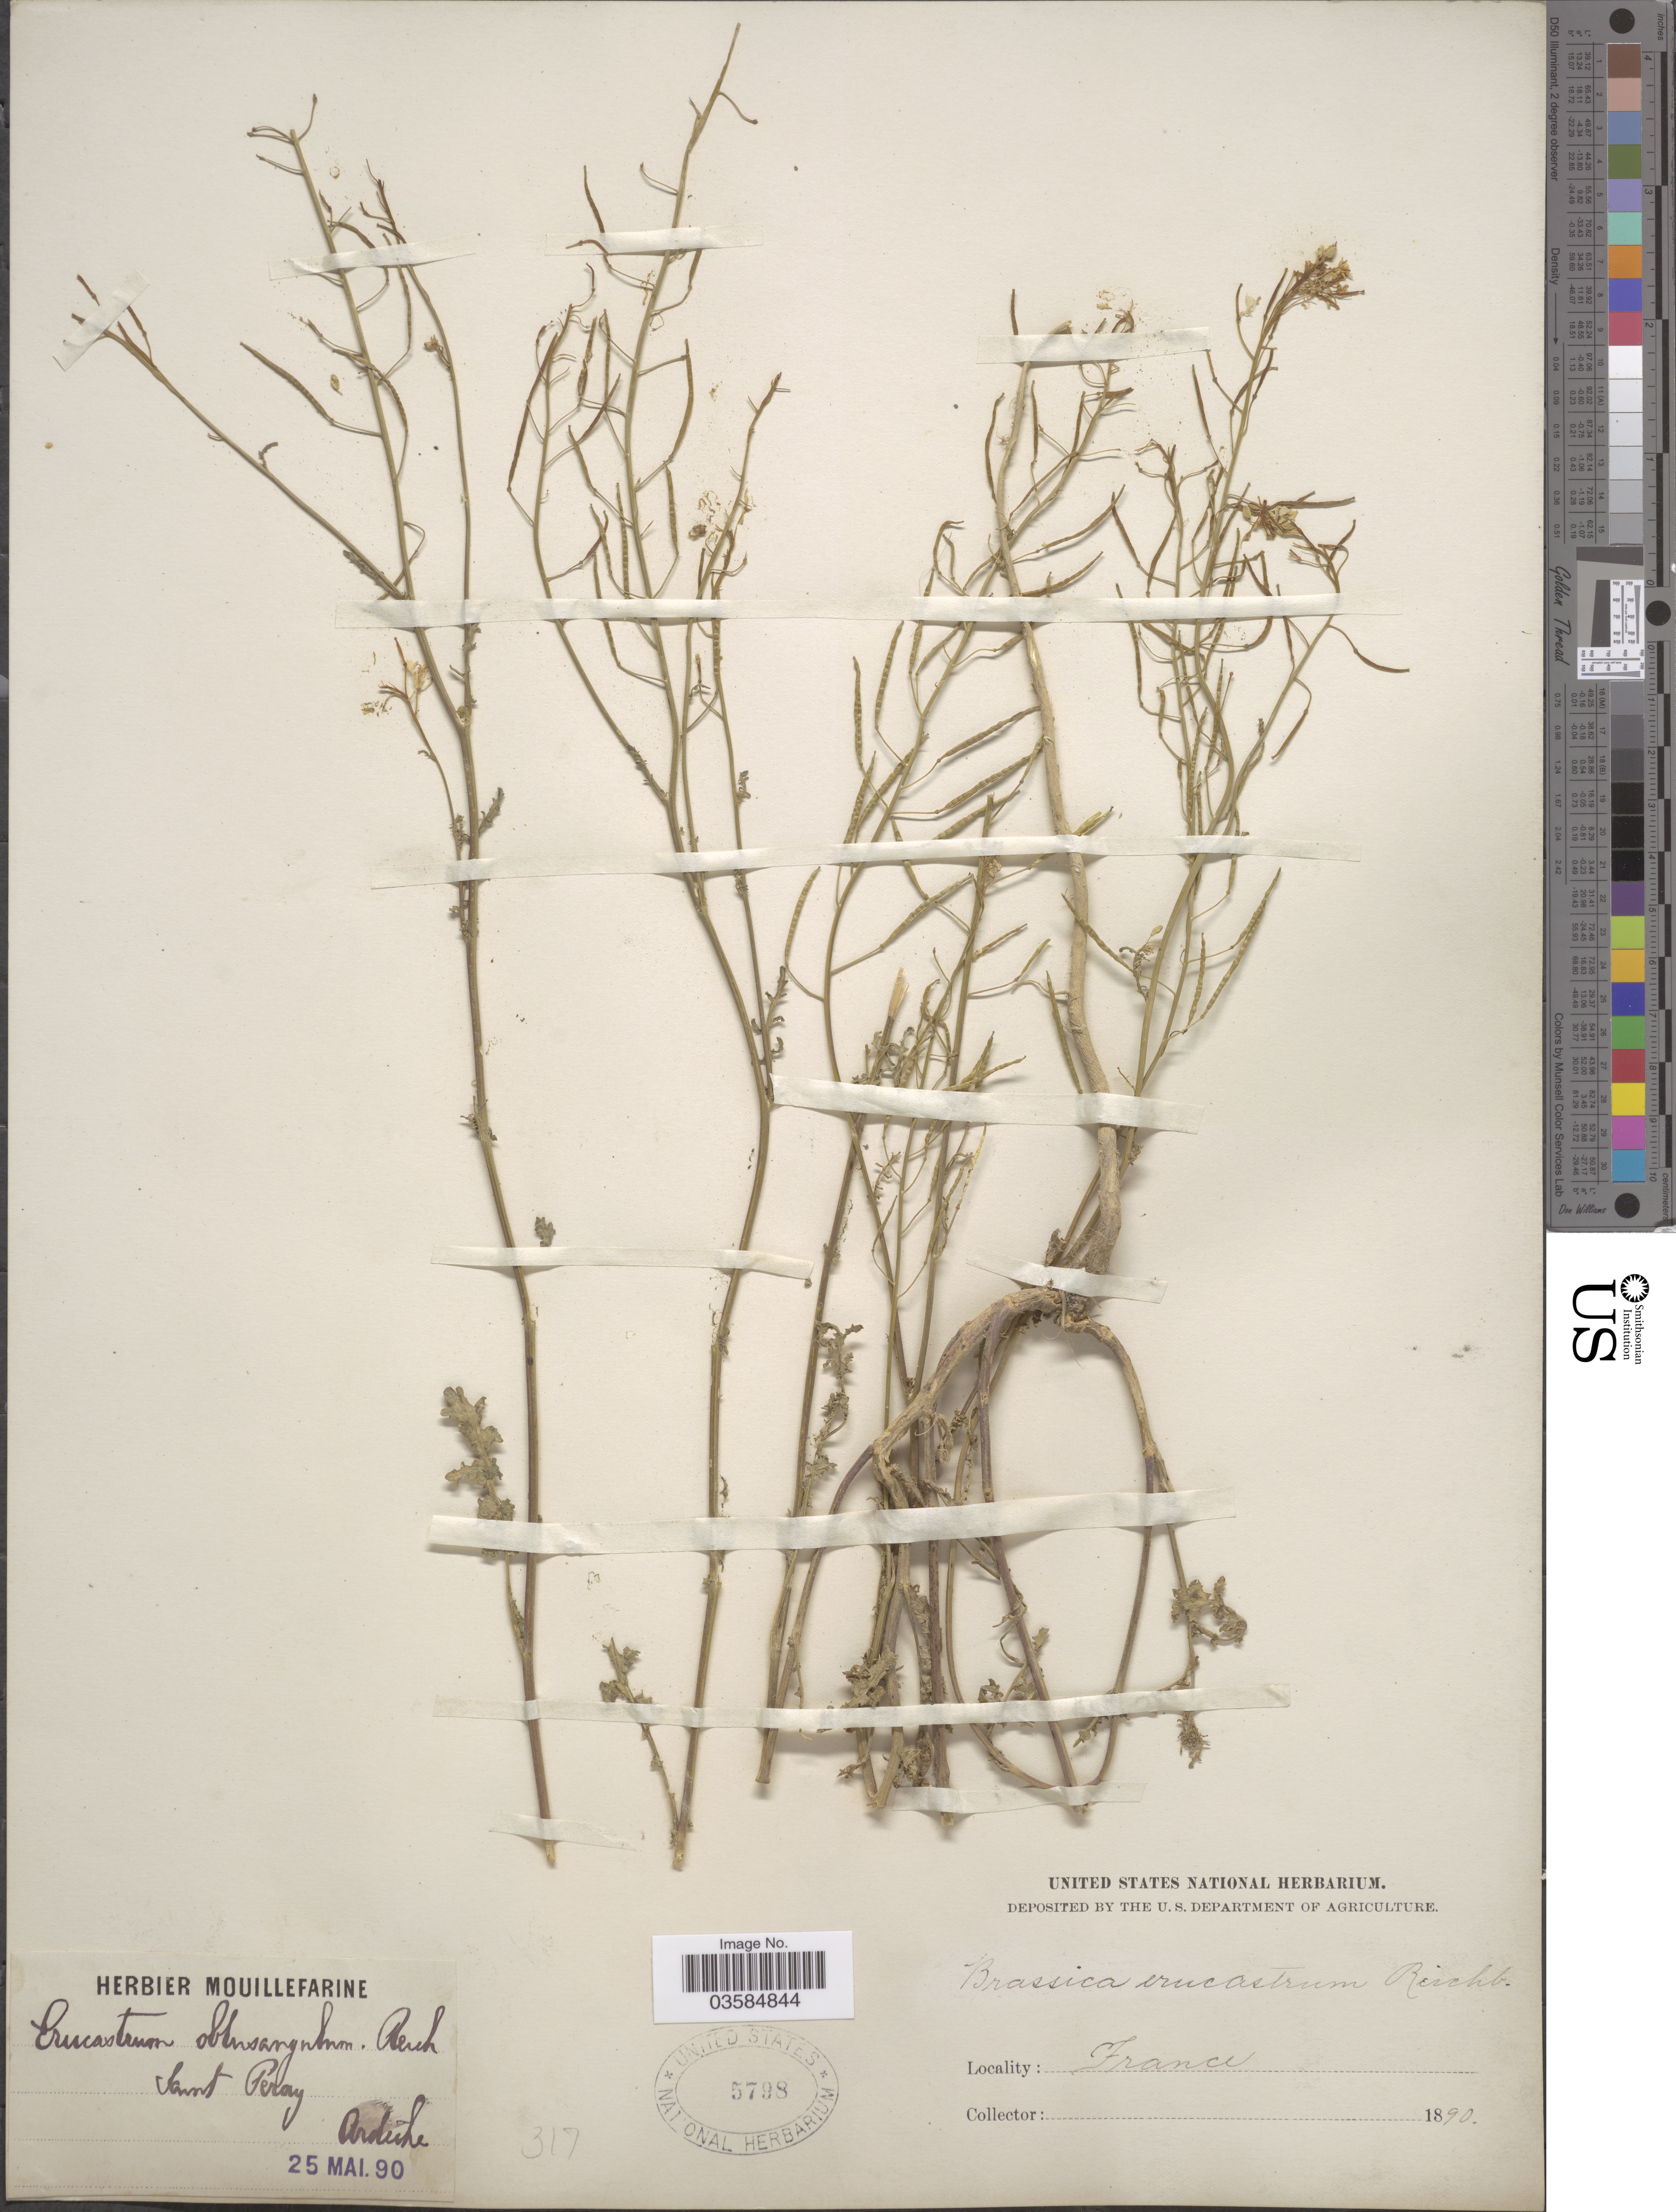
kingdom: Plantae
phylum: Tracheophyta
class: Magnoliopsida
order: Brassicales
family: Brassicaceae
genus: Erucastrum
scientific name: Erucastrum nasturtiifolium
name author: (Poir.) O.E. Schulz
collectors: Ardeche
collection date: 1890-05-25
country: France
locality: Saint Peray.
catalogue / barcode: US 5798